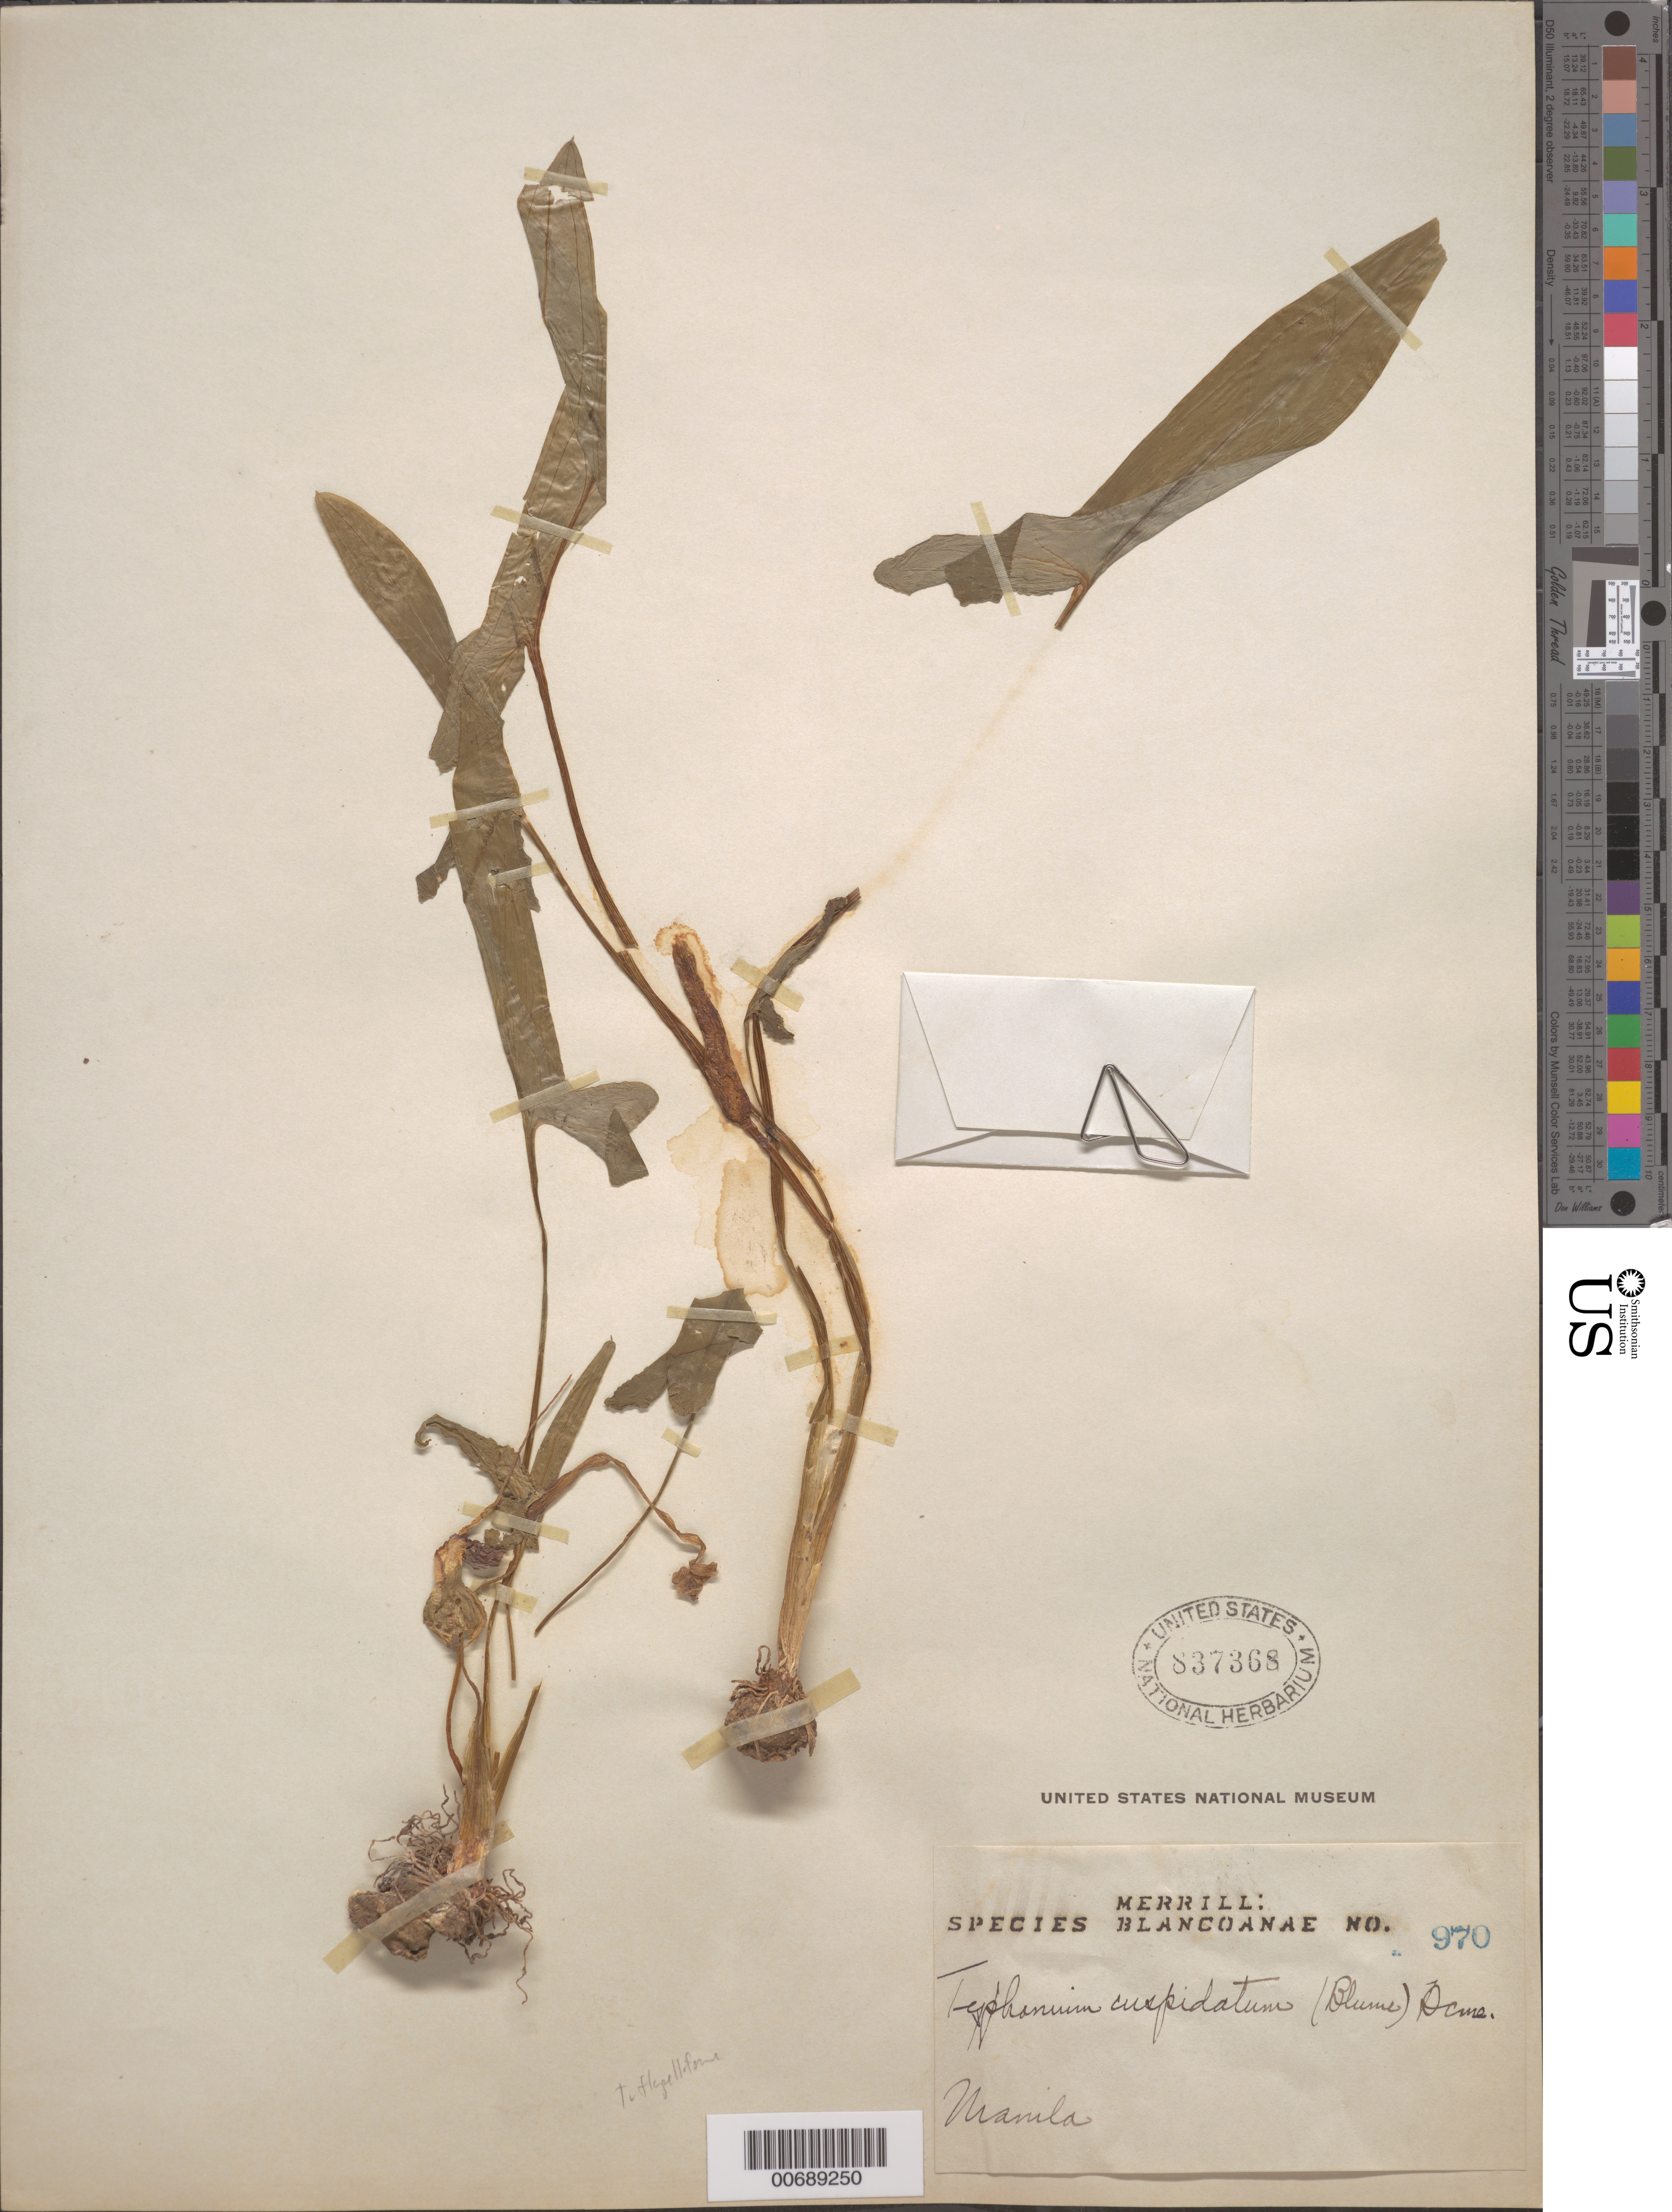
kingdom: Plantae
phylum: Tracheophyta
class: Liliopsida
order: Alismatales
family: Araceae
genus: Typhonium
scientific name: Typhonium flagelliforme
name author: (Lodd.) Blume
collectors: F. Q. Otanes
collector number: Sp. Blancoan. 0970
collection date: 1912-08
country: Philippines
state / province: National Capital Region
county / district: Manila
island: Luzon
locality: Manila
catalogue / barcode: US 837368